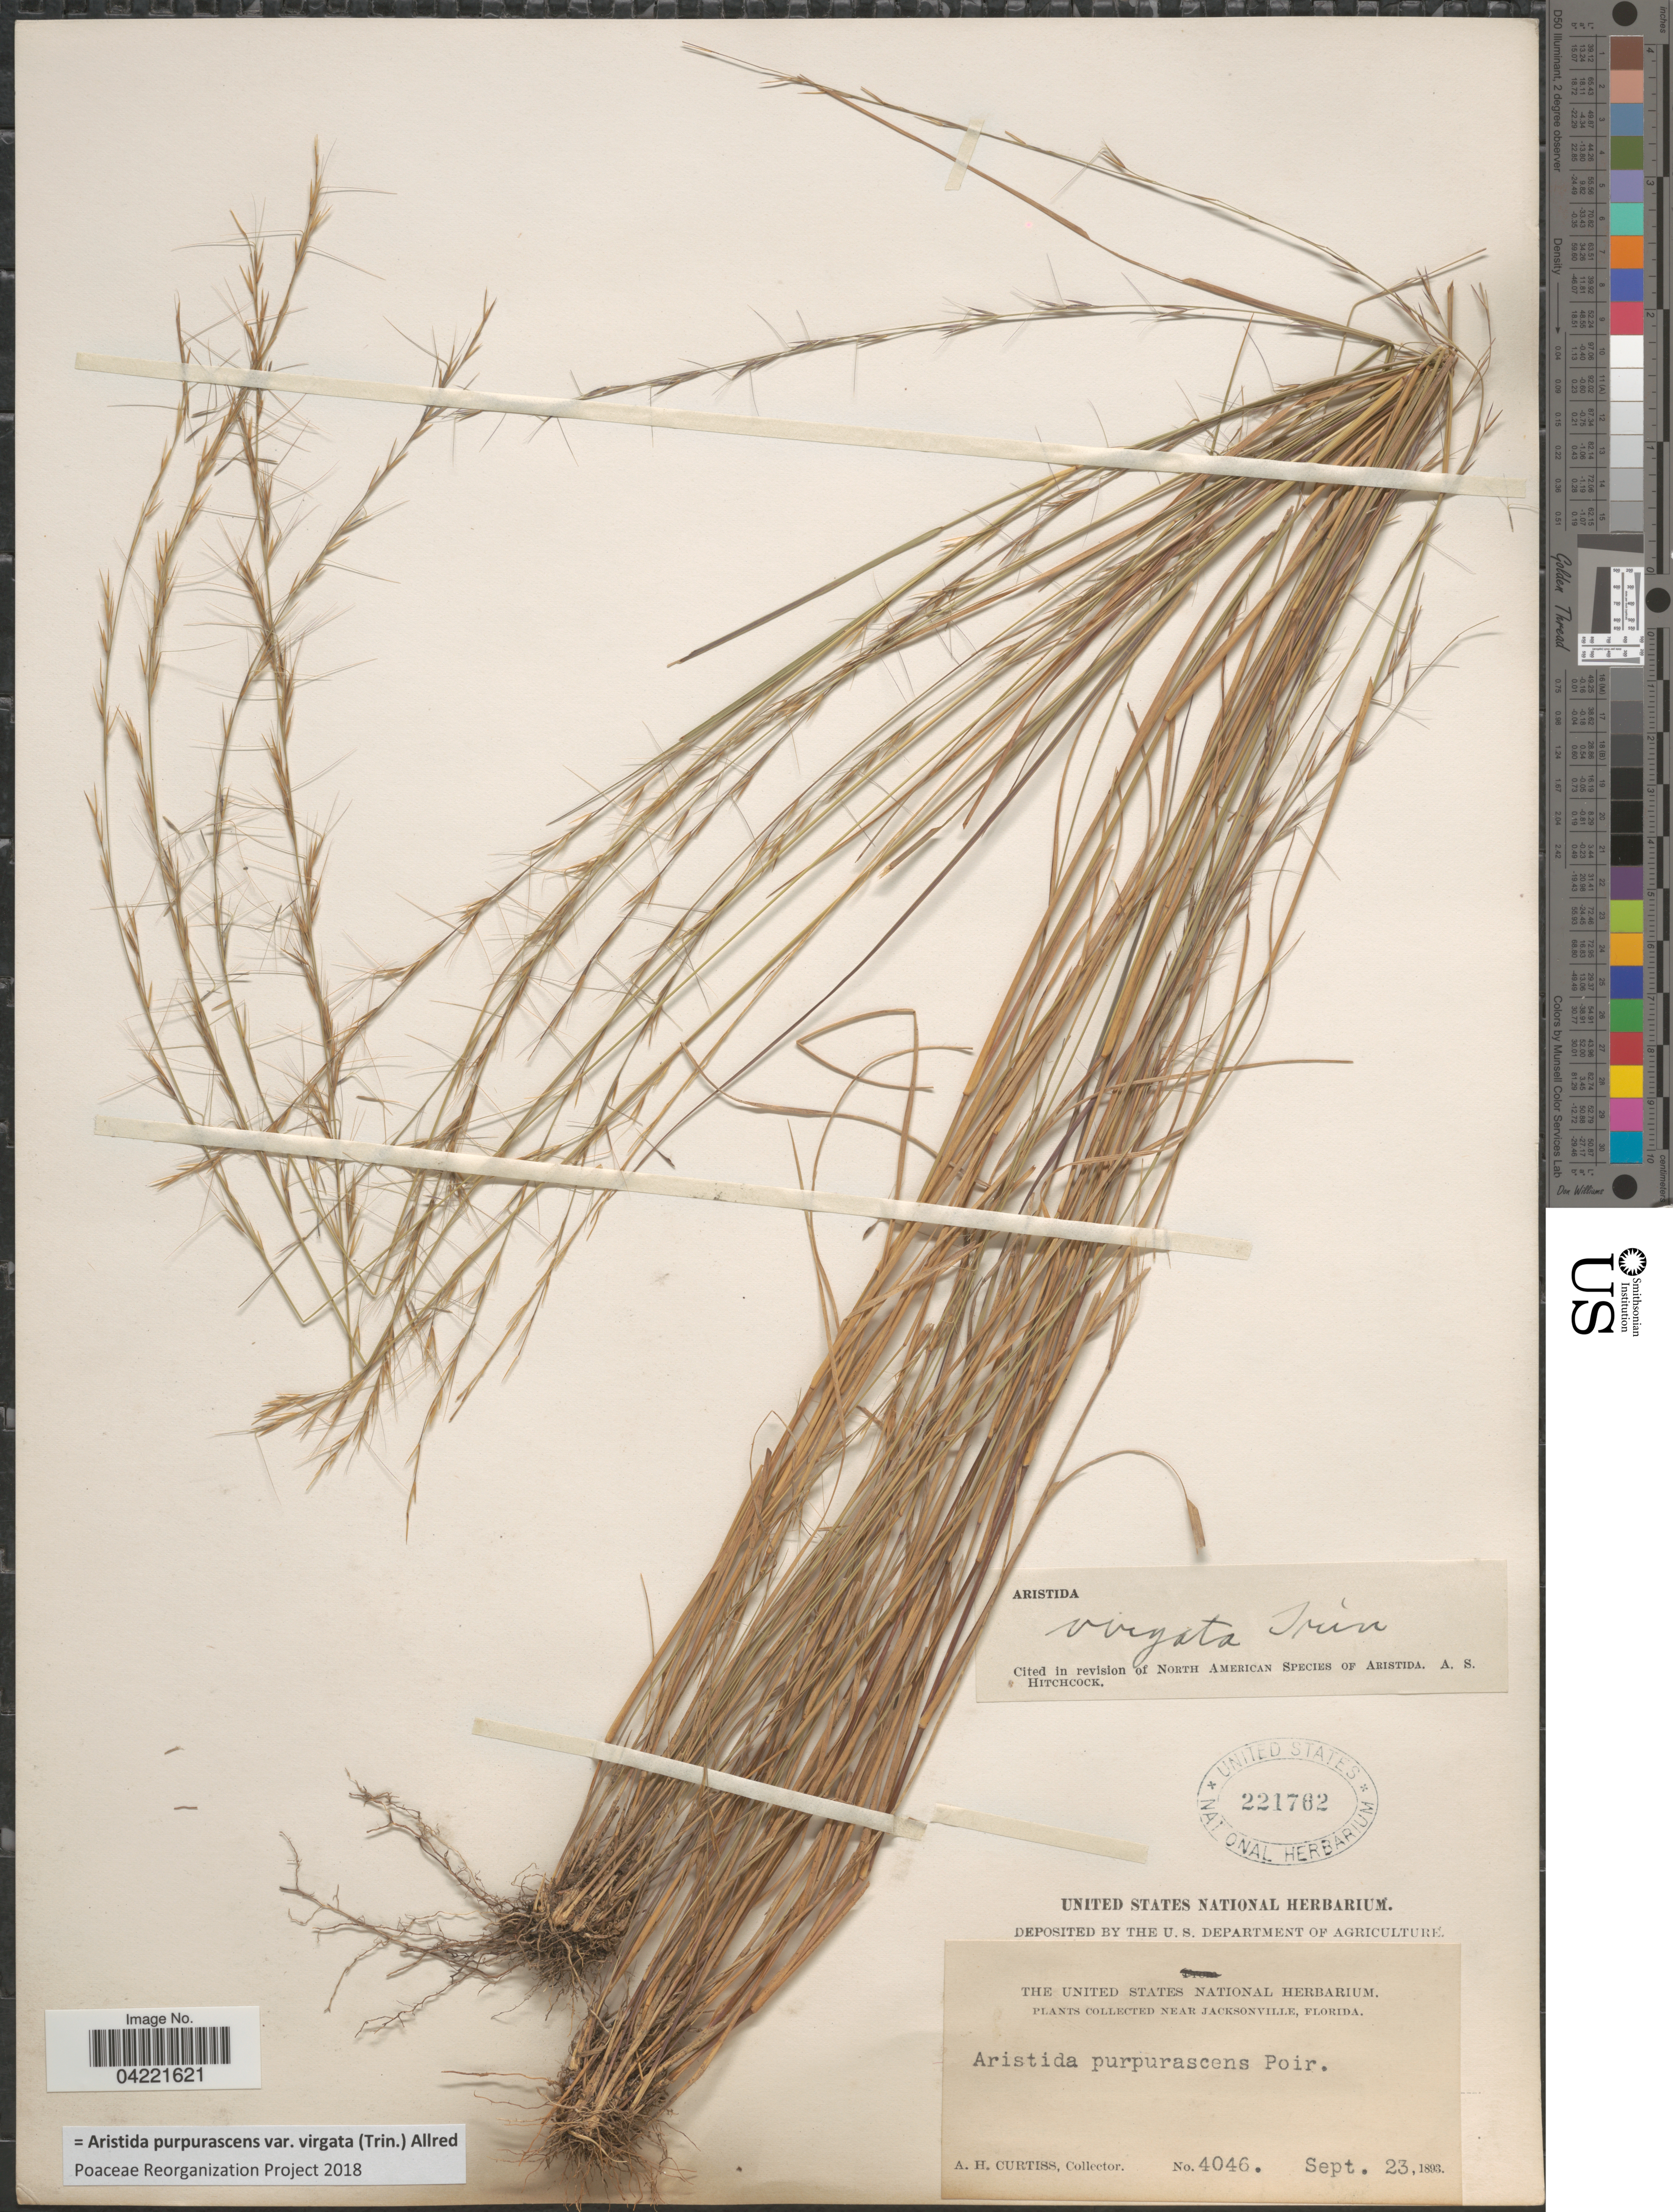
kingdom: Plantae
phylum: Tracheophyta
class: Liliopsida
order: Poales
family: Poaceae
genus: Aristida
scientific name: Aristida purpurascens var. virgata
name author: (Trin.) Allred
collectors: A. H. Curtiss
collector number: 4046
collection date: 1893-09-23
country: United States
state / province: Florida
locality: Near Jacksonville.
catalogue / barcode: US 221762